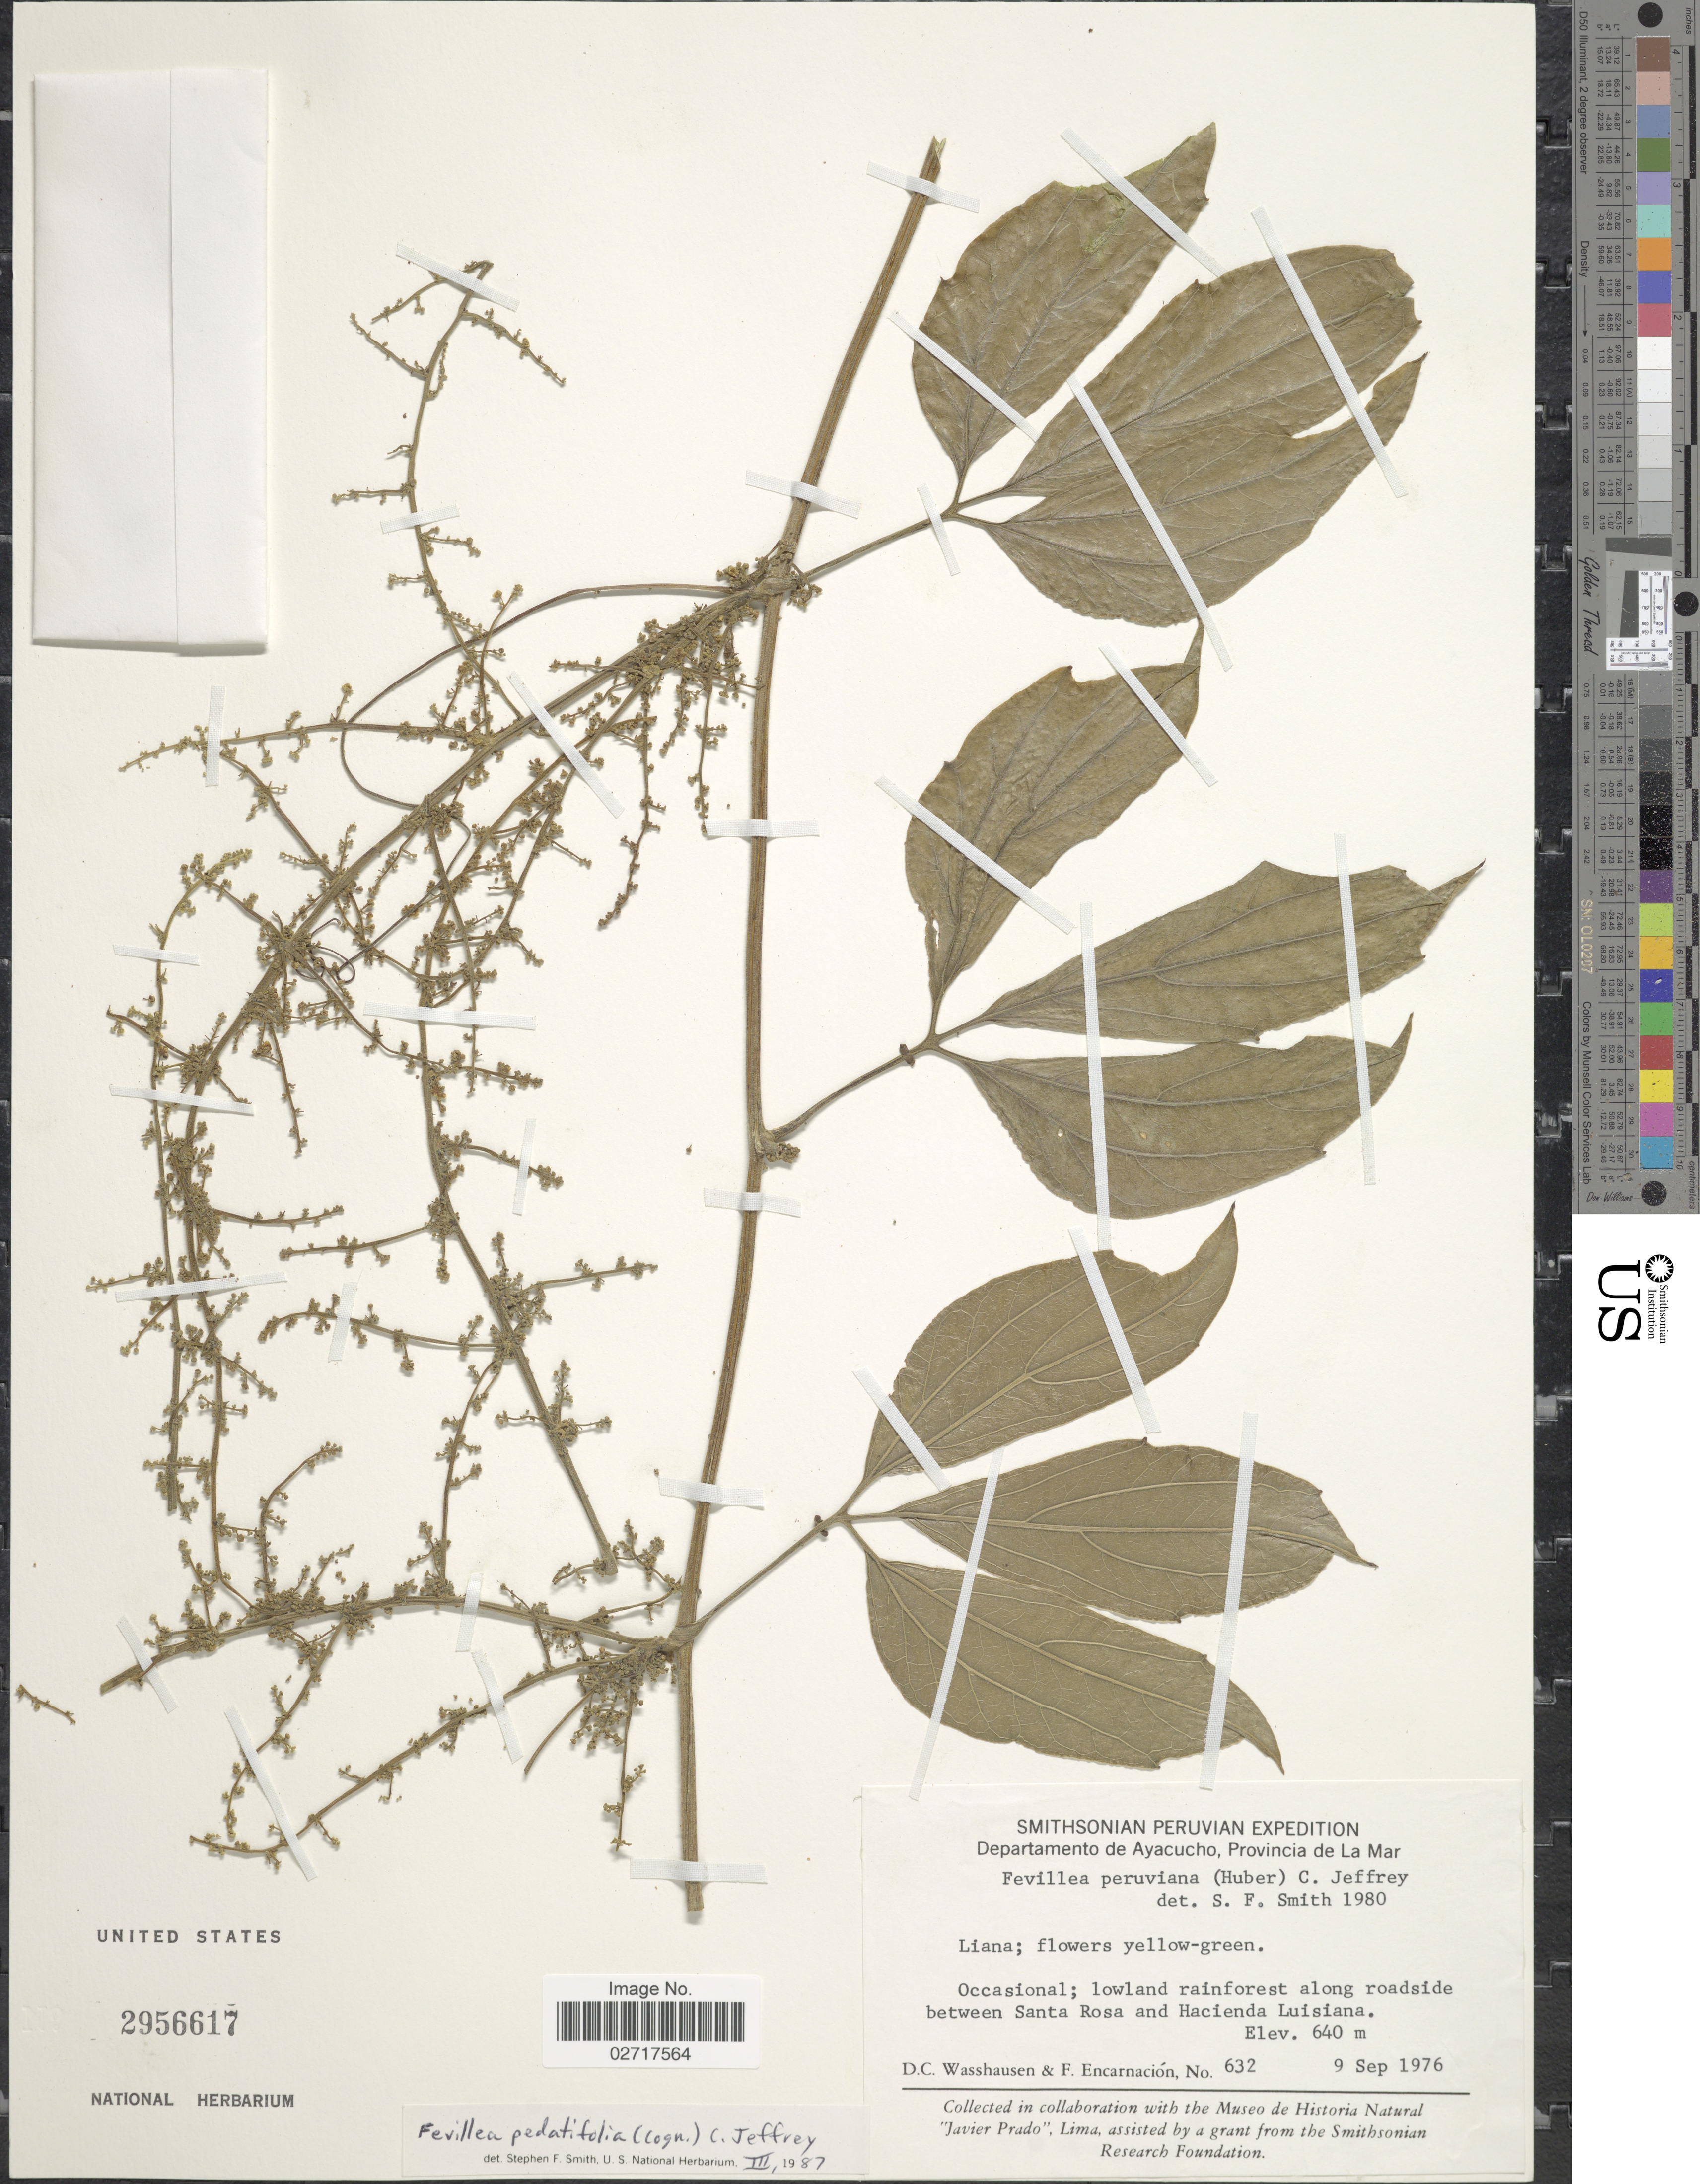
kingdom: Plantae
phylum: Tracheophyta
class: Magnoliopsida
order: Cucurbitales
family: Cucurbitaceae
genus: Fevillea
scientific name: Fevillea pedatifolia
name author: (Cogn.) C. Jeffrey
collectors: D. C. Wasshausen & F. Encarnación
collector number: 632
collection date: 1976-09-09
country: Peru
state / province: Ayacucho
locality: Provincia de La Mar. Occasional; lowland rainforest along roadside between Santa Rosa and Hacienda Luisiana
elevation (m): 640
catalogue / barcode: US 2956617